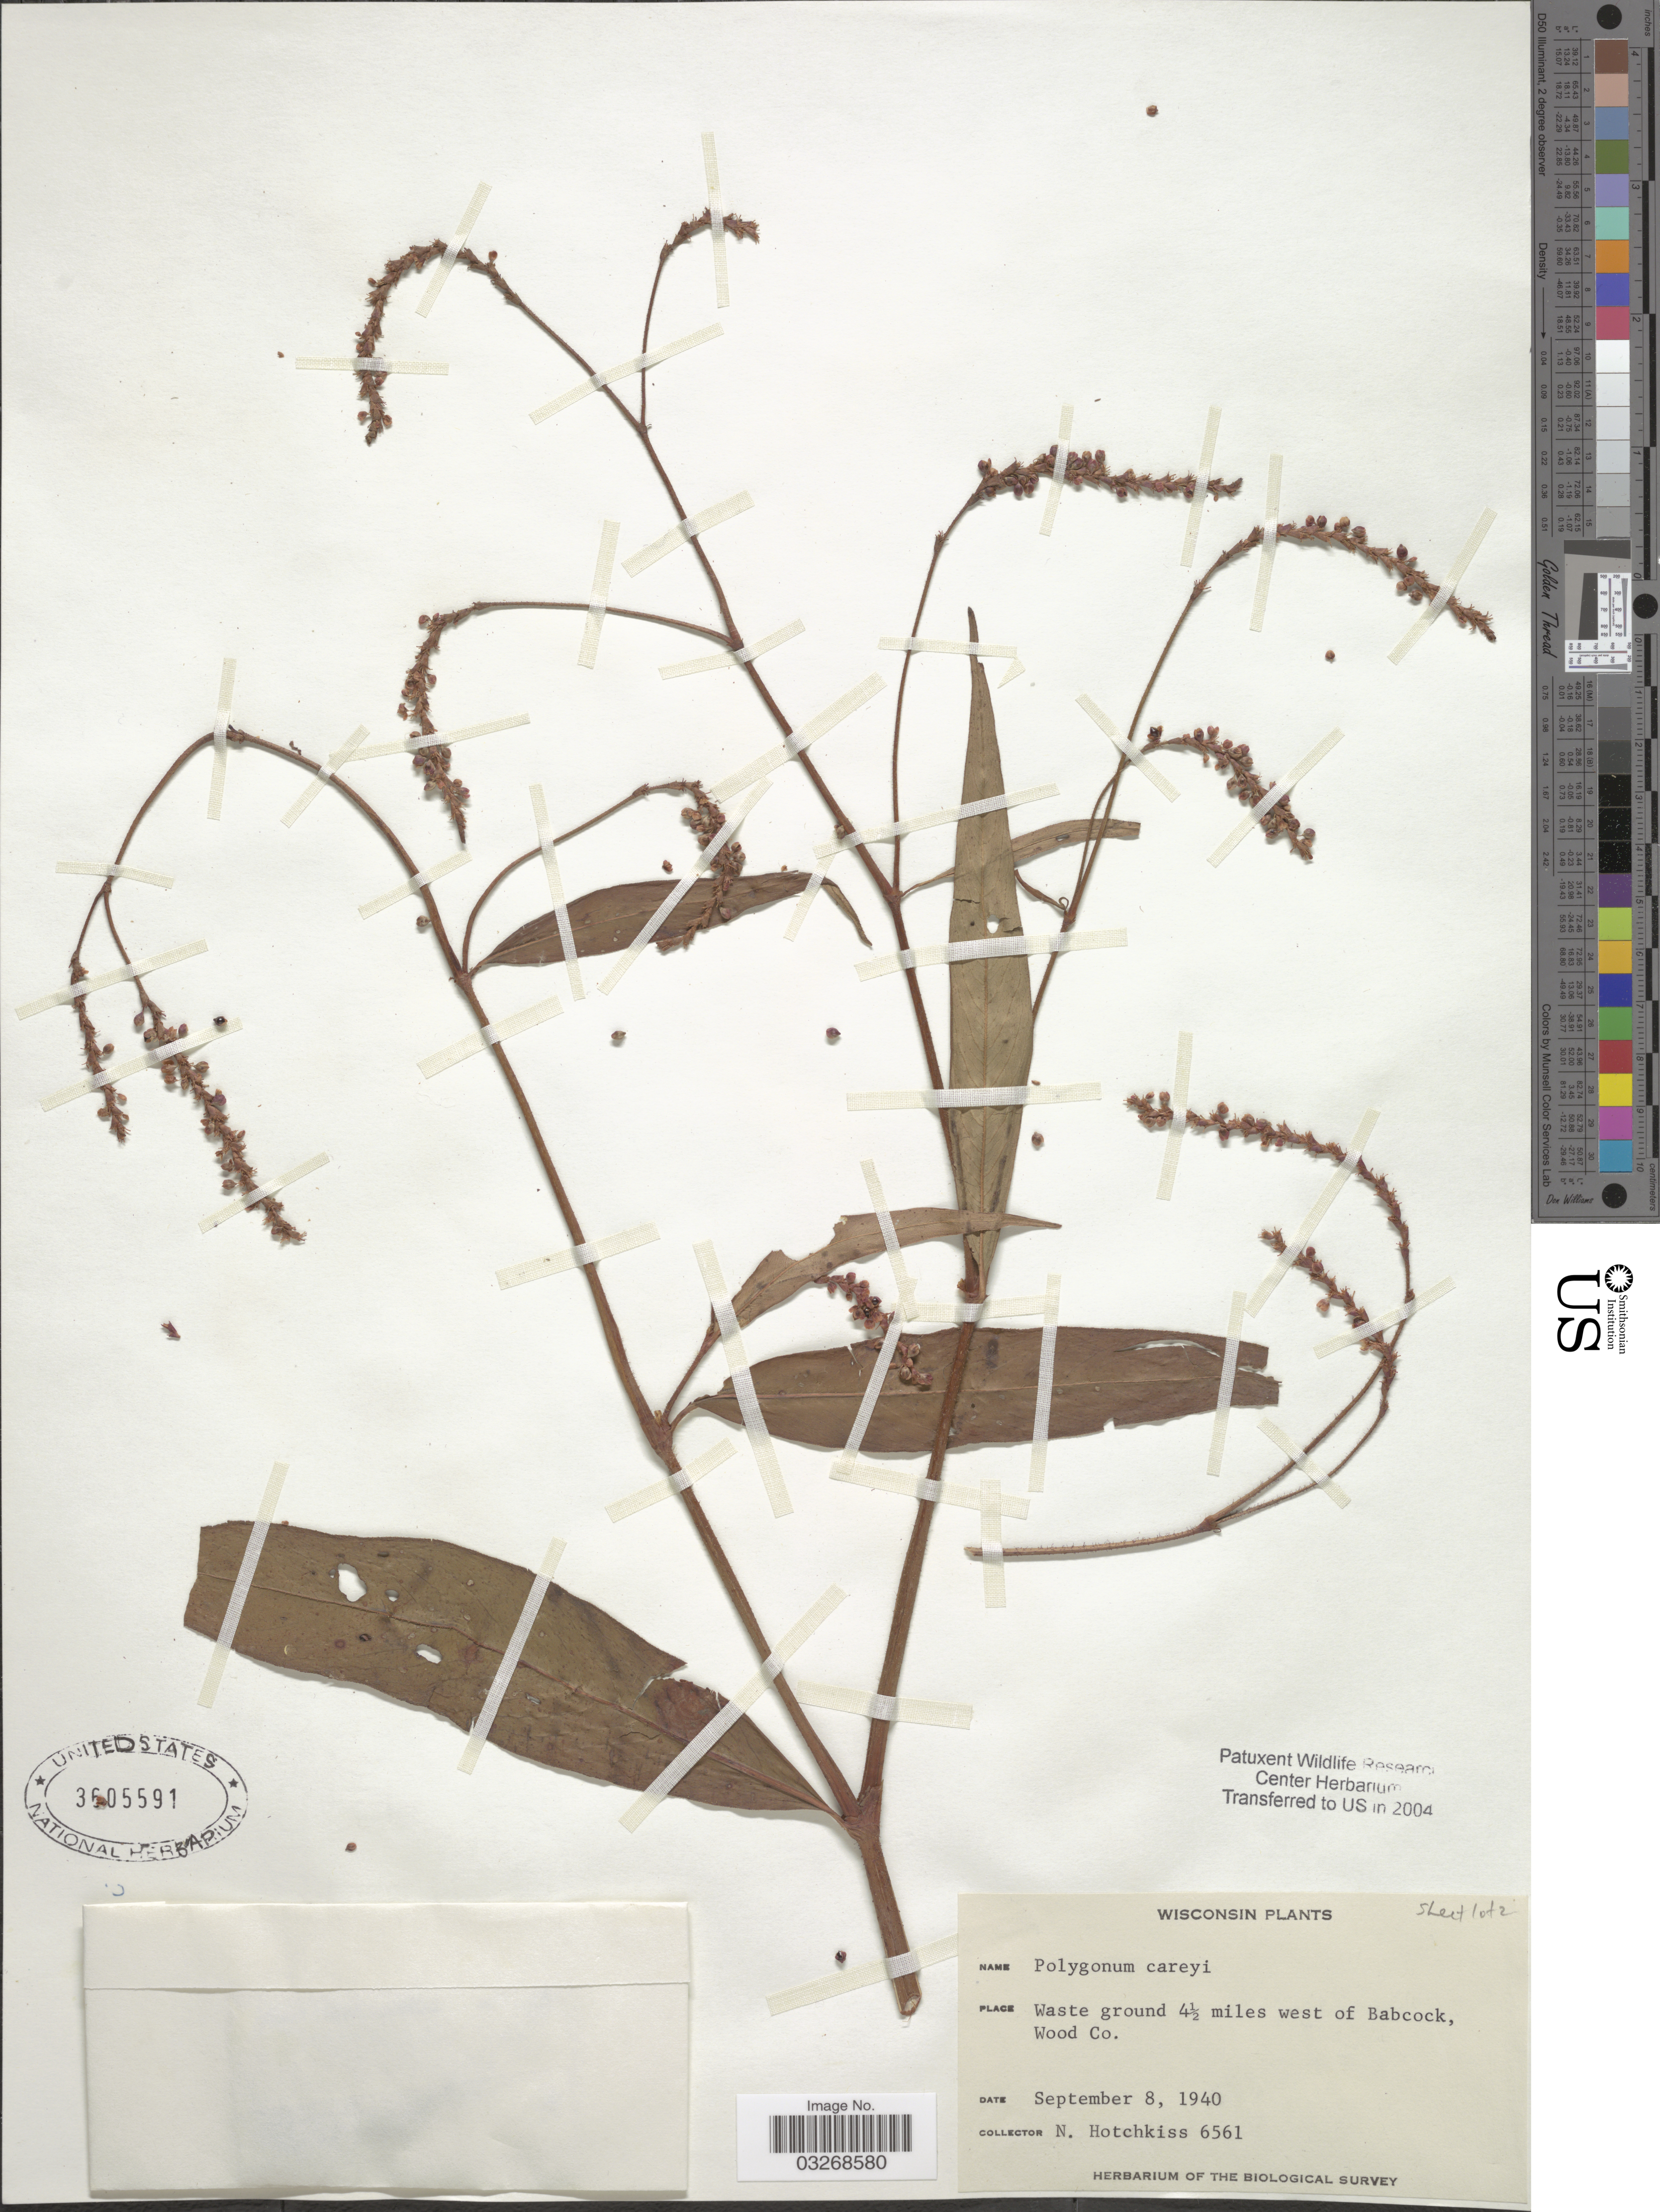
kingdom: Plantae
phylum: Tracheophyta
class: Magnoliopsida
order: Caryophyllales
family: Polygonaceae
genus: Persicaria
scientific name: Persicaria careyi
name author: (Olney) Greene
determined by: Atha, D. E.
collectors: N. Hotchkiss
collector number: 6561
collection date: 1940-09-08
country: United States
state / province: Wisconsin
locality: Waste ground 4½ miles west of Babcock, Wood Co.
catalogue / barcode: US 3605591